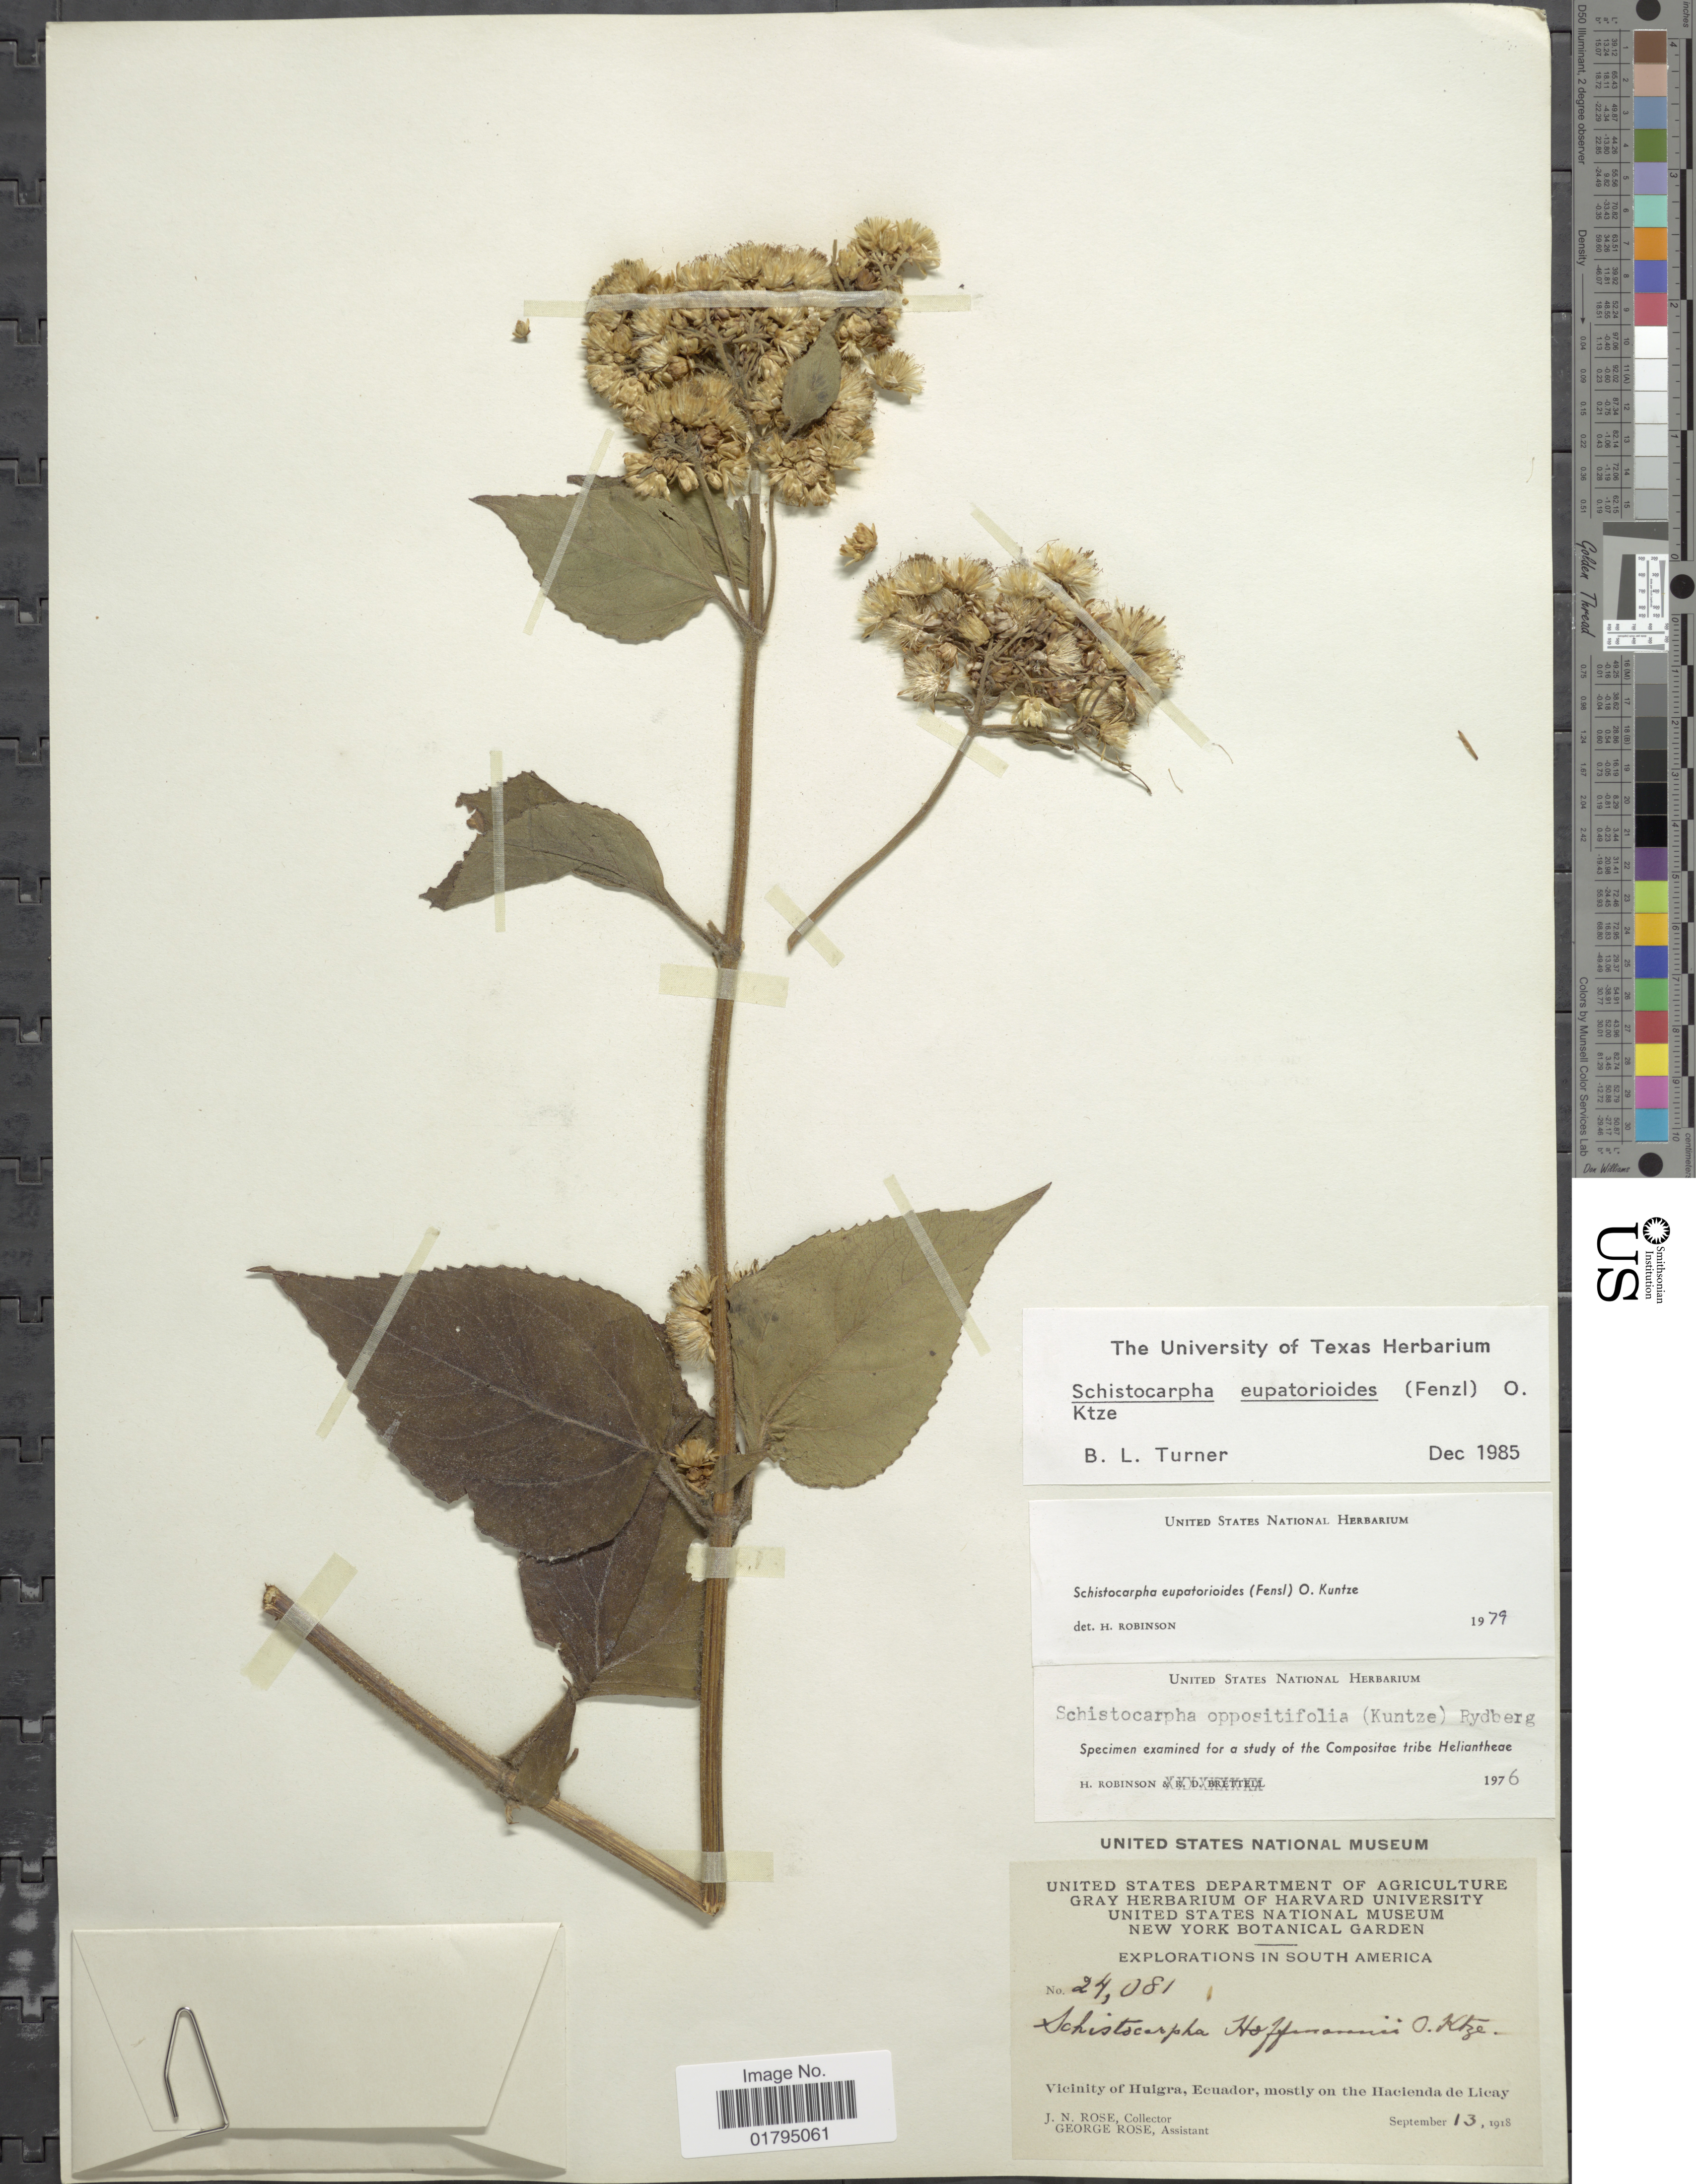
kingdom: Plantae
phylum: Tracheophyta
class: Magnoliopsida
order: Asterales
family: Asteraceae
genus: Schistocarpha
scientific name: Schistocarpha eupatorioides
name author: (Fenzl) Kuntze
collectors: J. N. Rose & G. Rose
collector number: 24081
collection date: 1918-09-13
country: Ecuador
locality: South America, Vicinity of Huigra, Ecuador, mostly on the Hacienda de Licay.